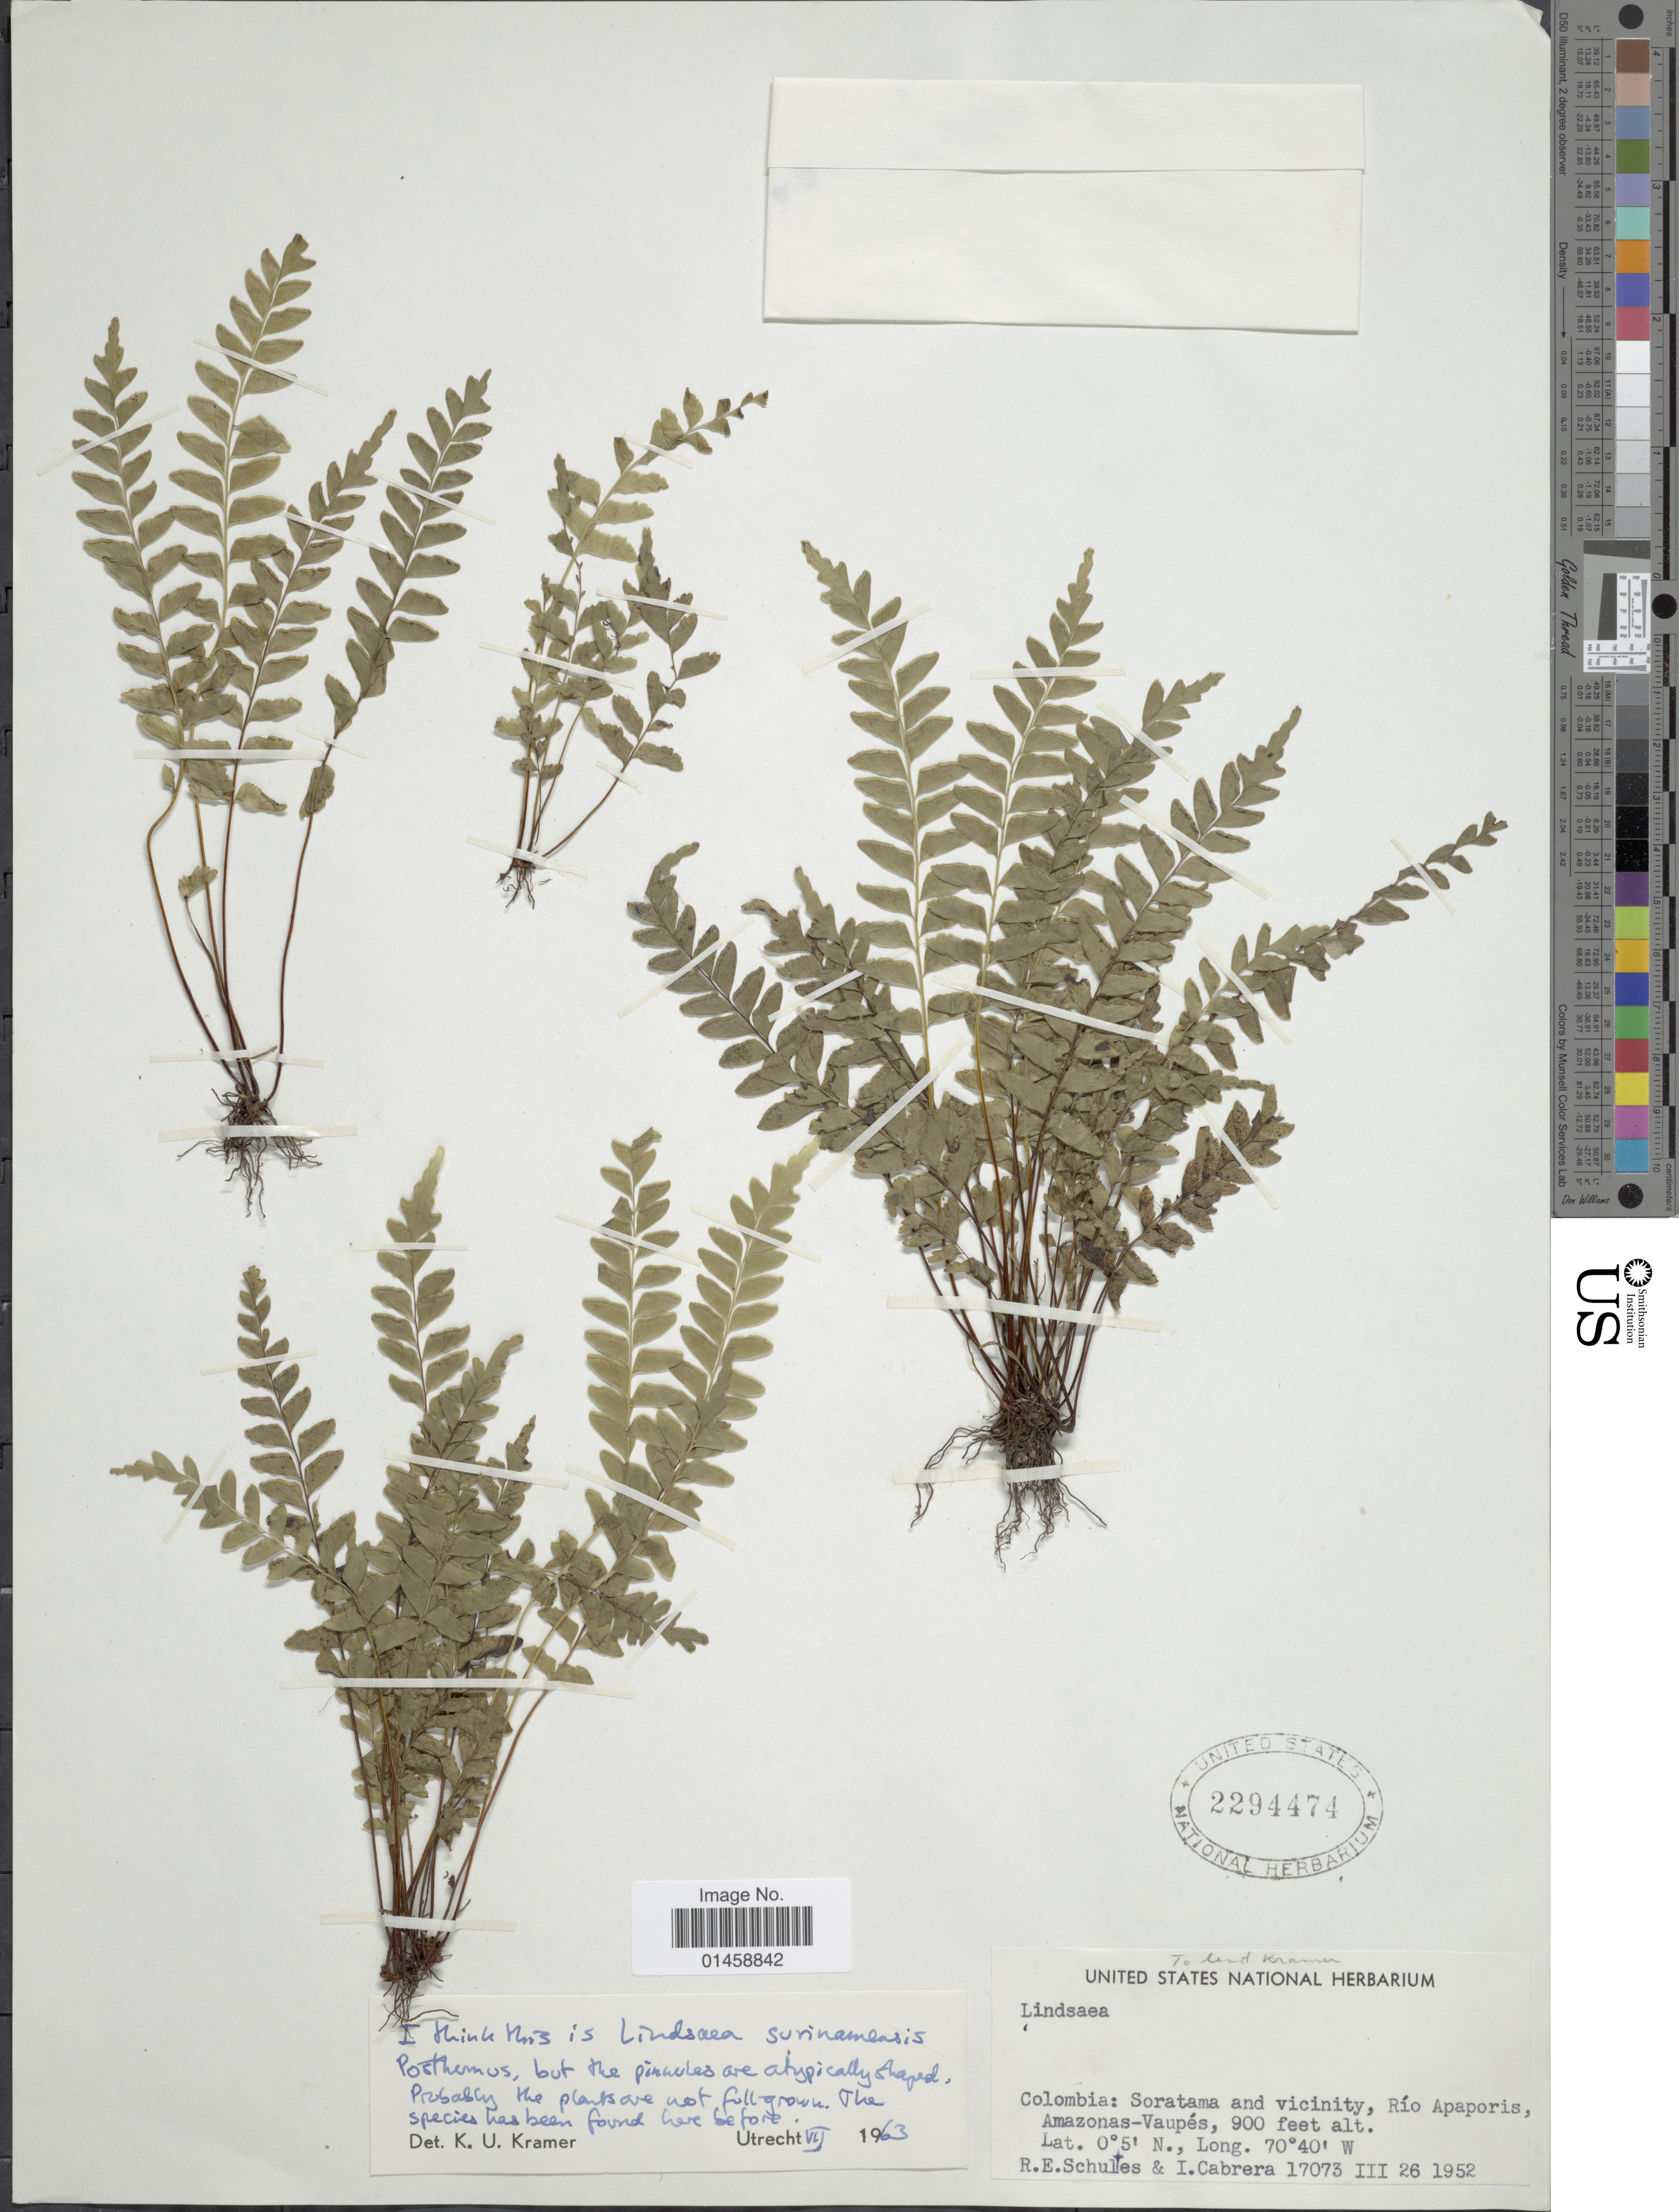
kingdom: Plantae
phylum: Tracheophyta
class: Polypodiopsida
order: Polypodiales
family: Lindsaeaceae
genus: Lindsaea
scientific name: Lindsaea pumila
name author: Klotzsch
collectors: R. E. Schultes & I. Cabrera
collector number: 17073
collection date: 1952-03-26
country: Colombia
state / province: Vaupés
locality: Vaupes, Soratama an vicinity, Rio Apaporis, Amazonas.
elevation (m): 274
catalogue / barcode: US 2294474